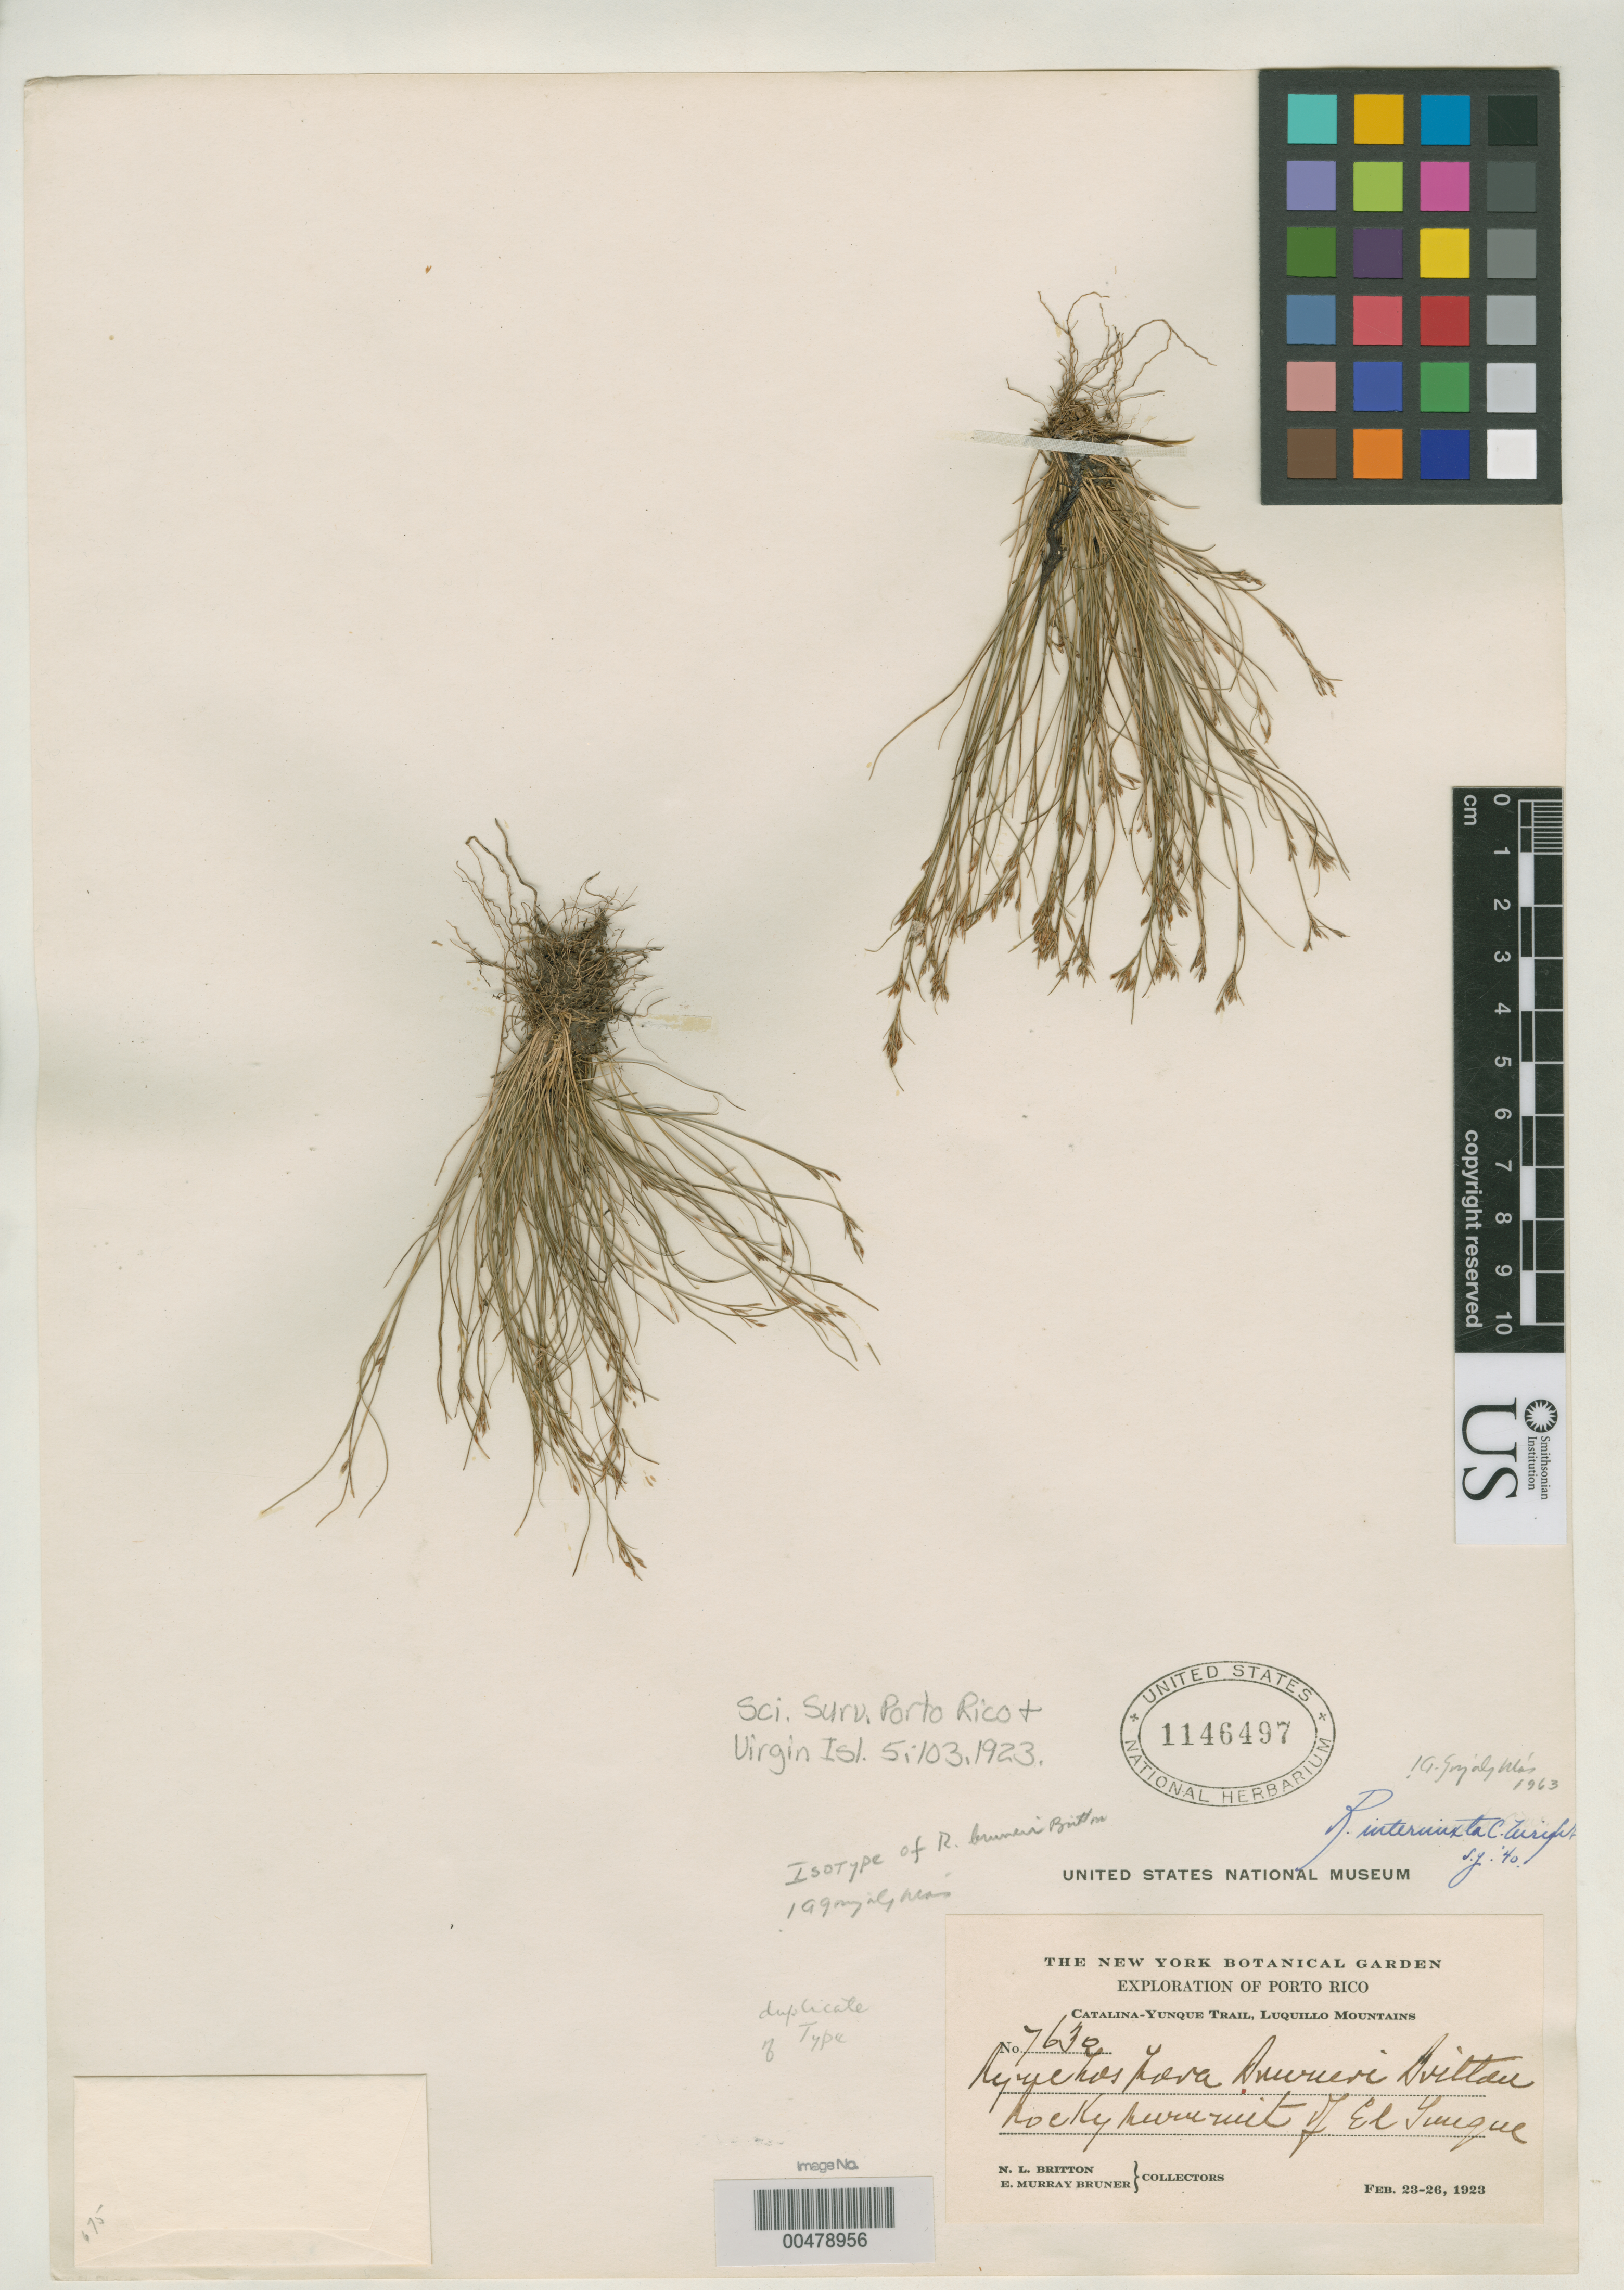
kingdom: Plantae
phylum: Tracheophyta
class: Liliopsida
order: Poales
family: Cyperaceae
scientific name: Rynchospora bruneri Britton orth. var.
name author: Britton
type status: Isotype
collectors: N. Britton & E. Bruner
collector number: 7630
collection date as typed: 23 Feb 1923 to 26 Feb 1926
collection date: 1923-02-23/1926-02-26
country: Puerto Rico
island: Greater Antilles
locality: Catalina-Yunque trail, Luquillo Mountains, rocky summit of El Yunque.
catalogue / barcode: US 1146497